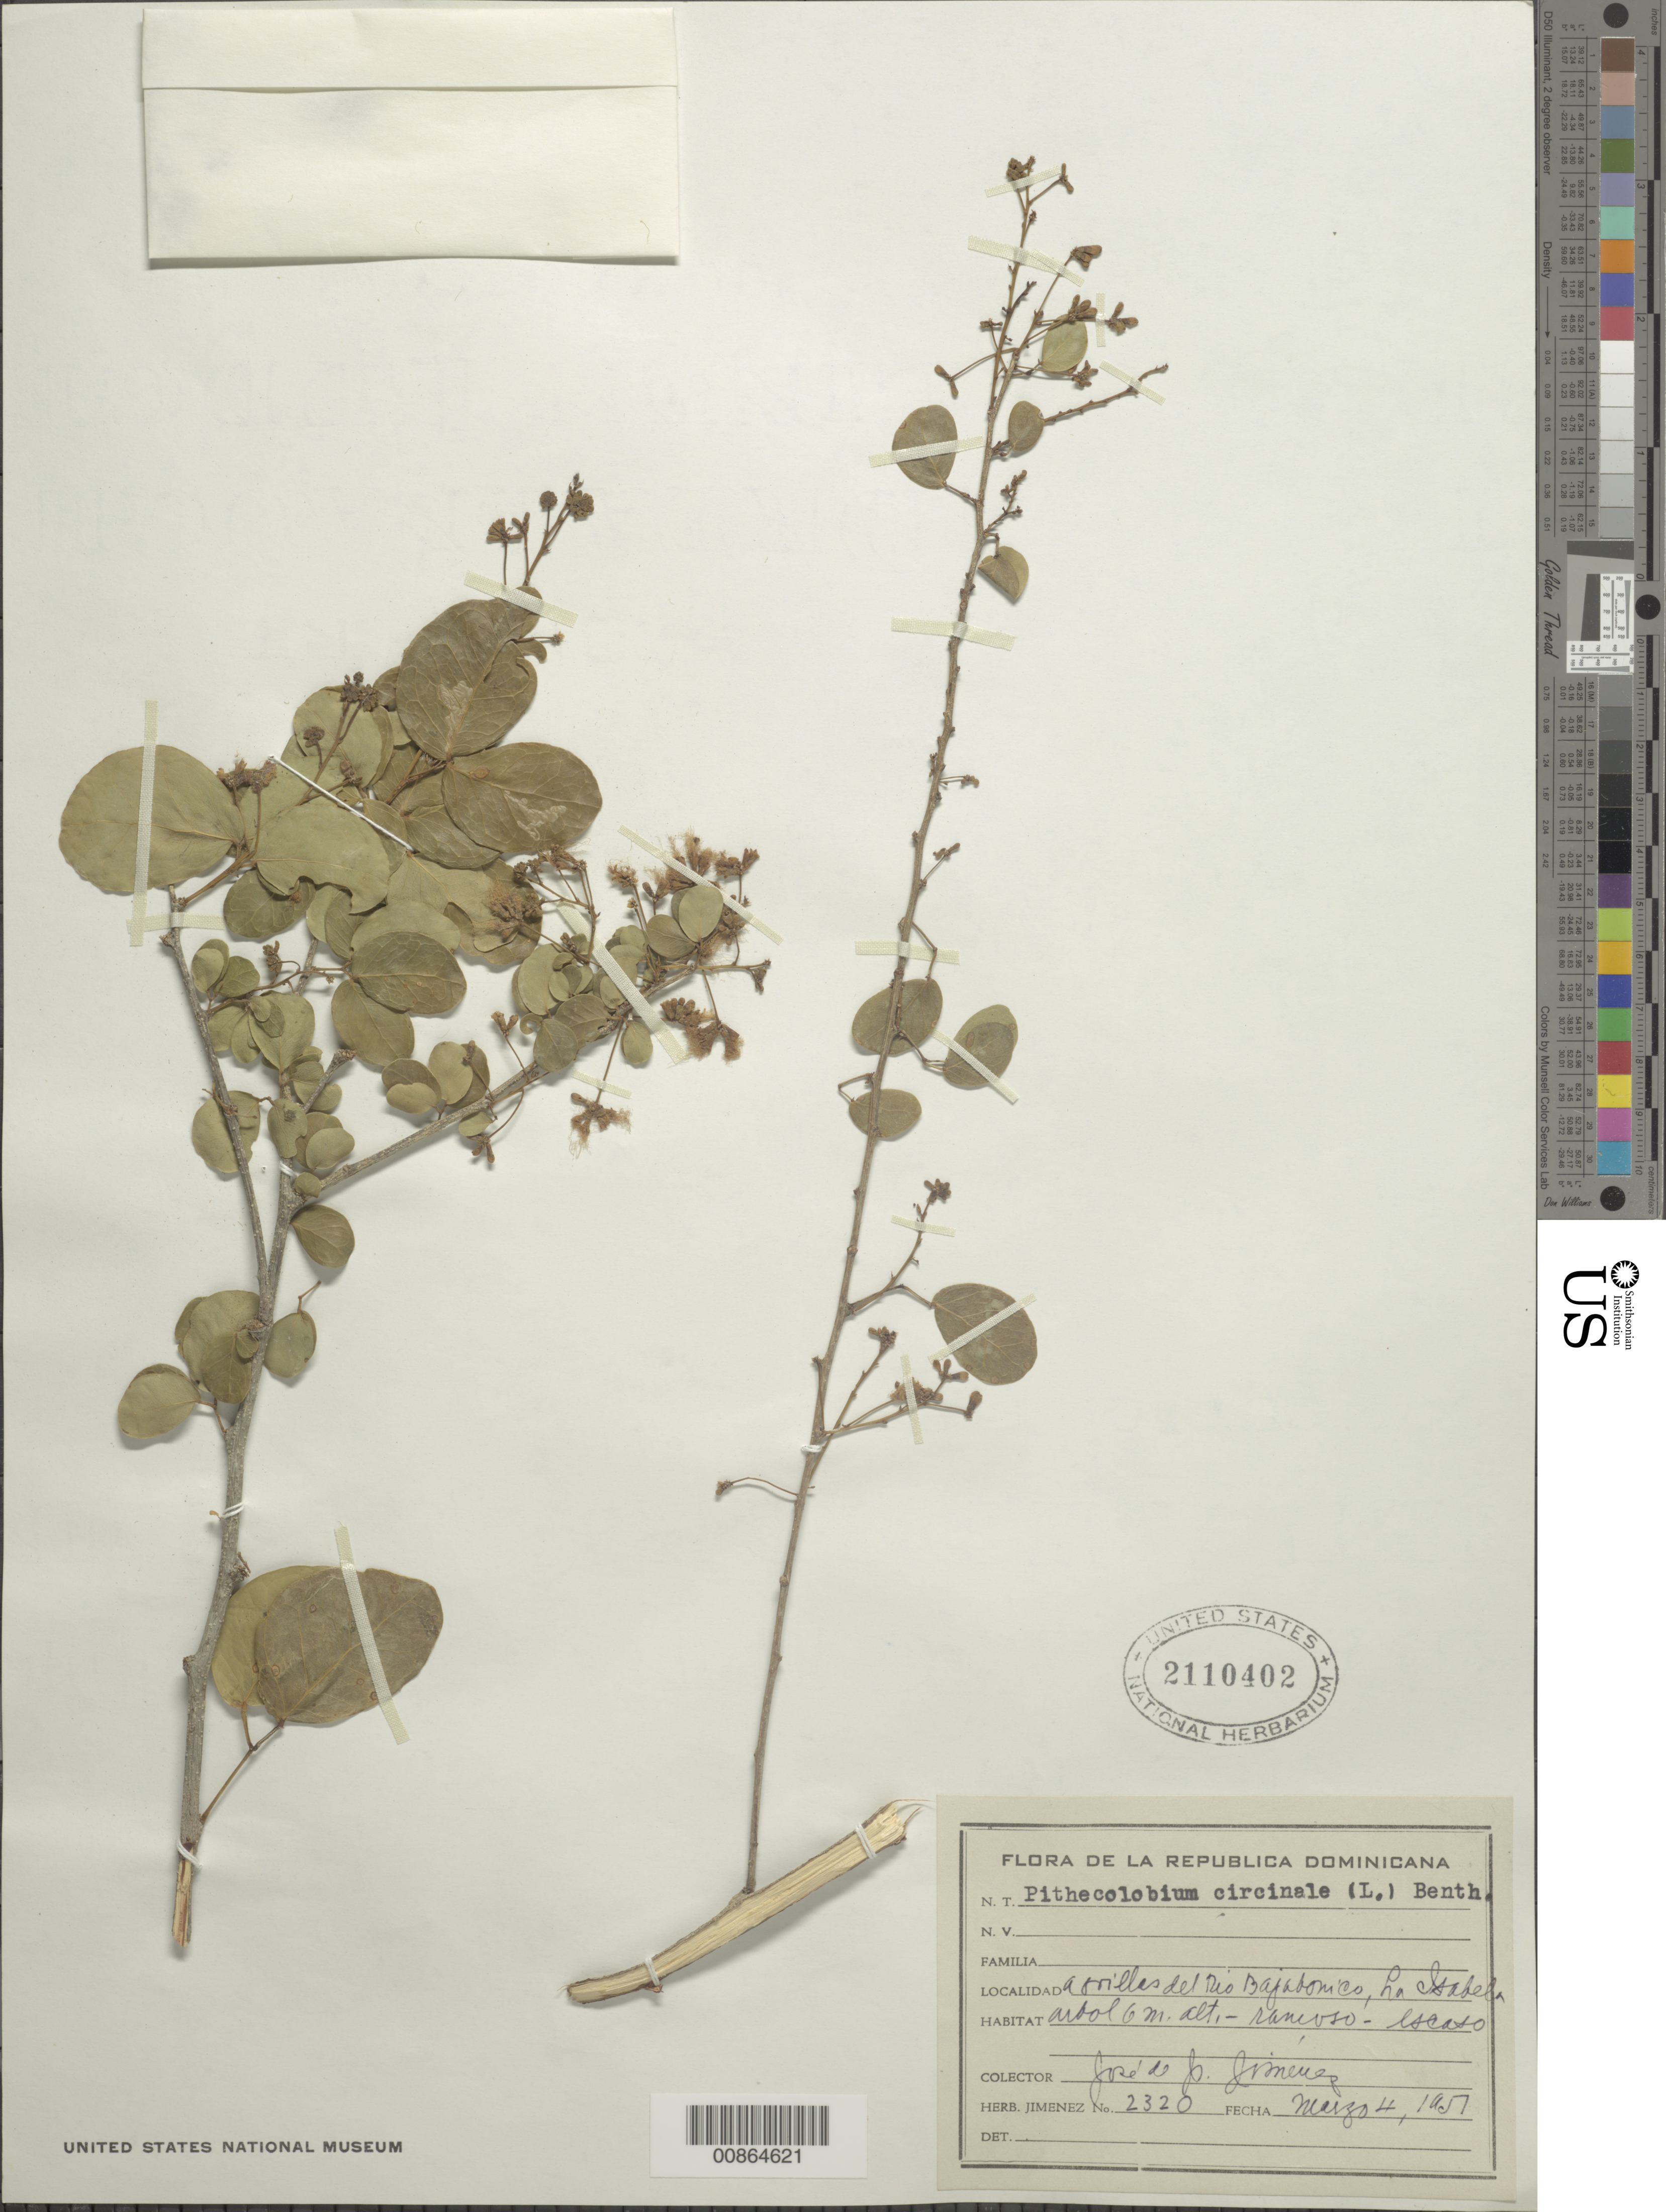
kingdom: Plantae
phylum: Tracheophyta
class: Magnoliopsida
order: Fabales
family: Fabaceae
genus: Pithecellobium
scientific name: Pithecellobium circinale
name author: (L.) Benth.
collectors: J. J. Jiménez Almonte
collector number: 2320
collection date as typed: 04 Mar 1951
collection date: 1951-03-04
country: Dominican Republic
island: Hispaniola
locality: A orillas del Río Bajabonico, La Isabela.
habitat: A orillas del río.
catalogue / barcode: US 2110402